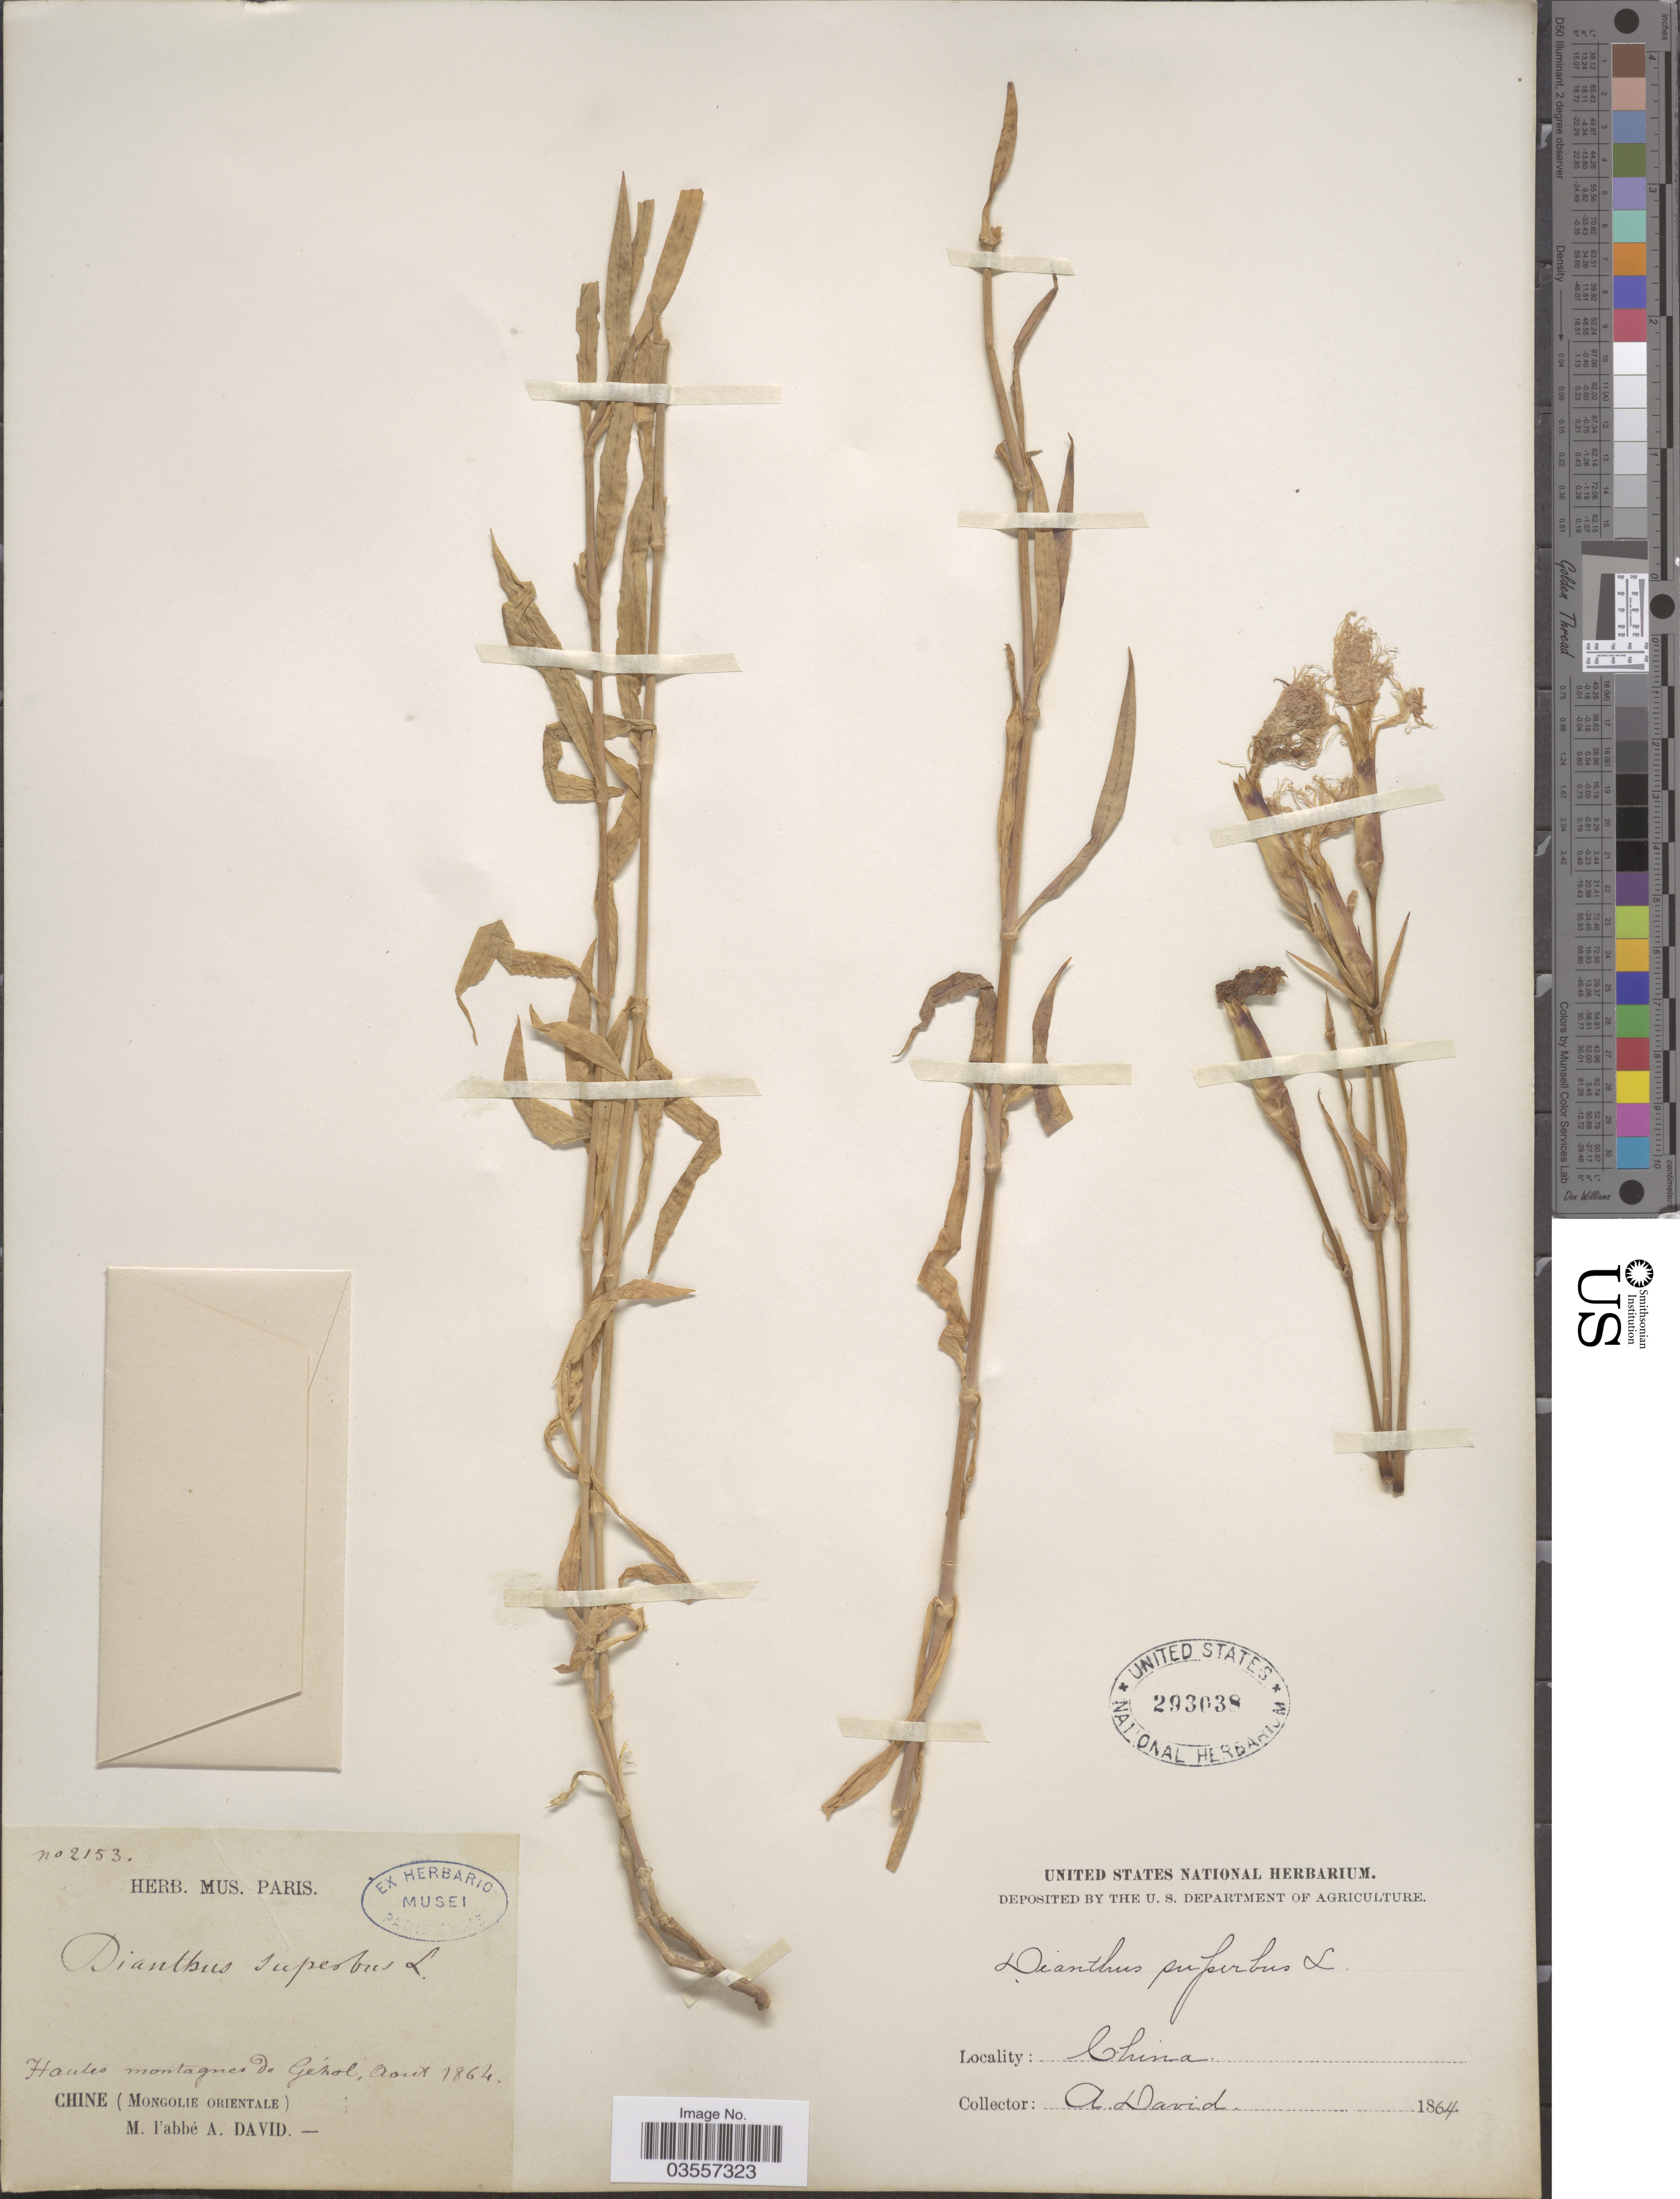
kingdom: Plantae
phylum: Tracheophyta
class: Magnoliopsida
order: Caryophyllales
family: Caryophyllaceae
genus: Dianthus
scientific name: Dianthus superbus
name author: L.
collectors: M. David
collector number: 2153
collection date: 1864-08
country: China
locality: Hautes montagnes de Géhol. (Mongolie orientale).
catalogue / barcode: US 293038